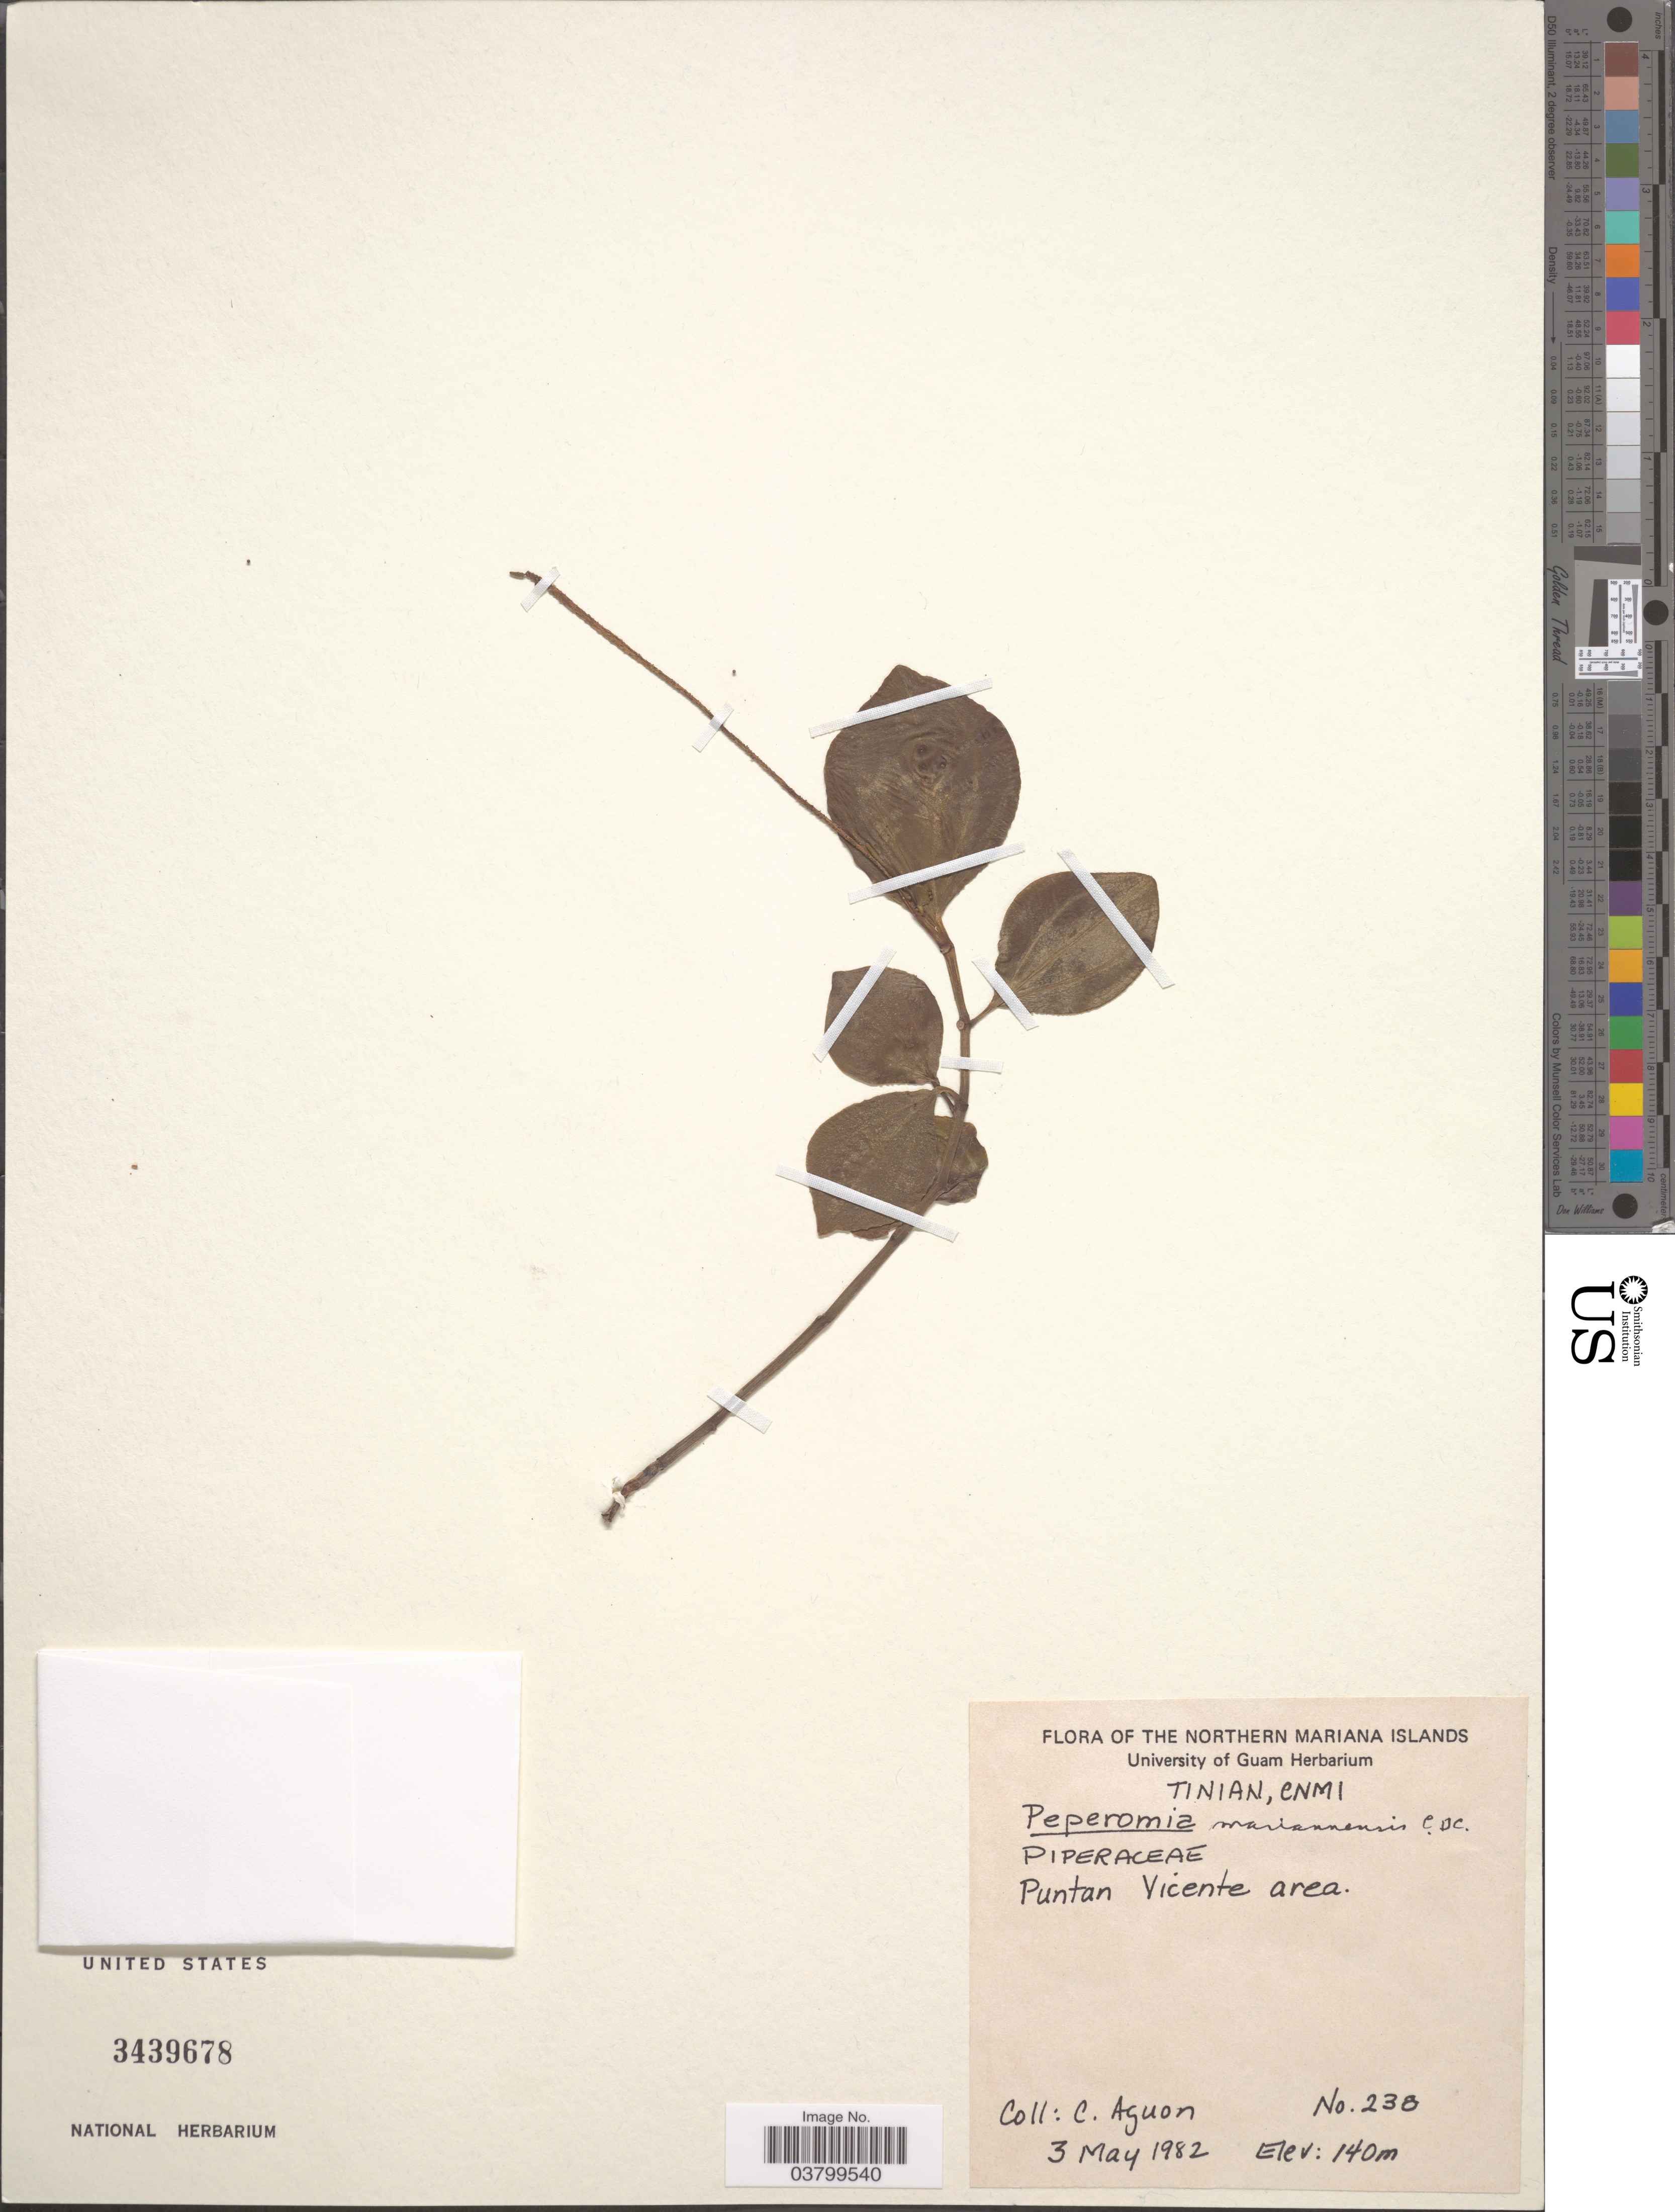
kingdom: Plantae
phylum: Tracheophyta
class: Magnoliopsida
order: Piperales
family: Piperaceae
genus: Peperomia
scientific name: Peperomia mariannensis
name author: C. DC.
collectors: C. Aguon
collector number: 238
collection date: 1982-05-03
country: Northern Mariana Islands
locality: Tinian, CNMI. Puntan Vicente area.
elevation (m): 140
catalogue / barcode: US 3439678